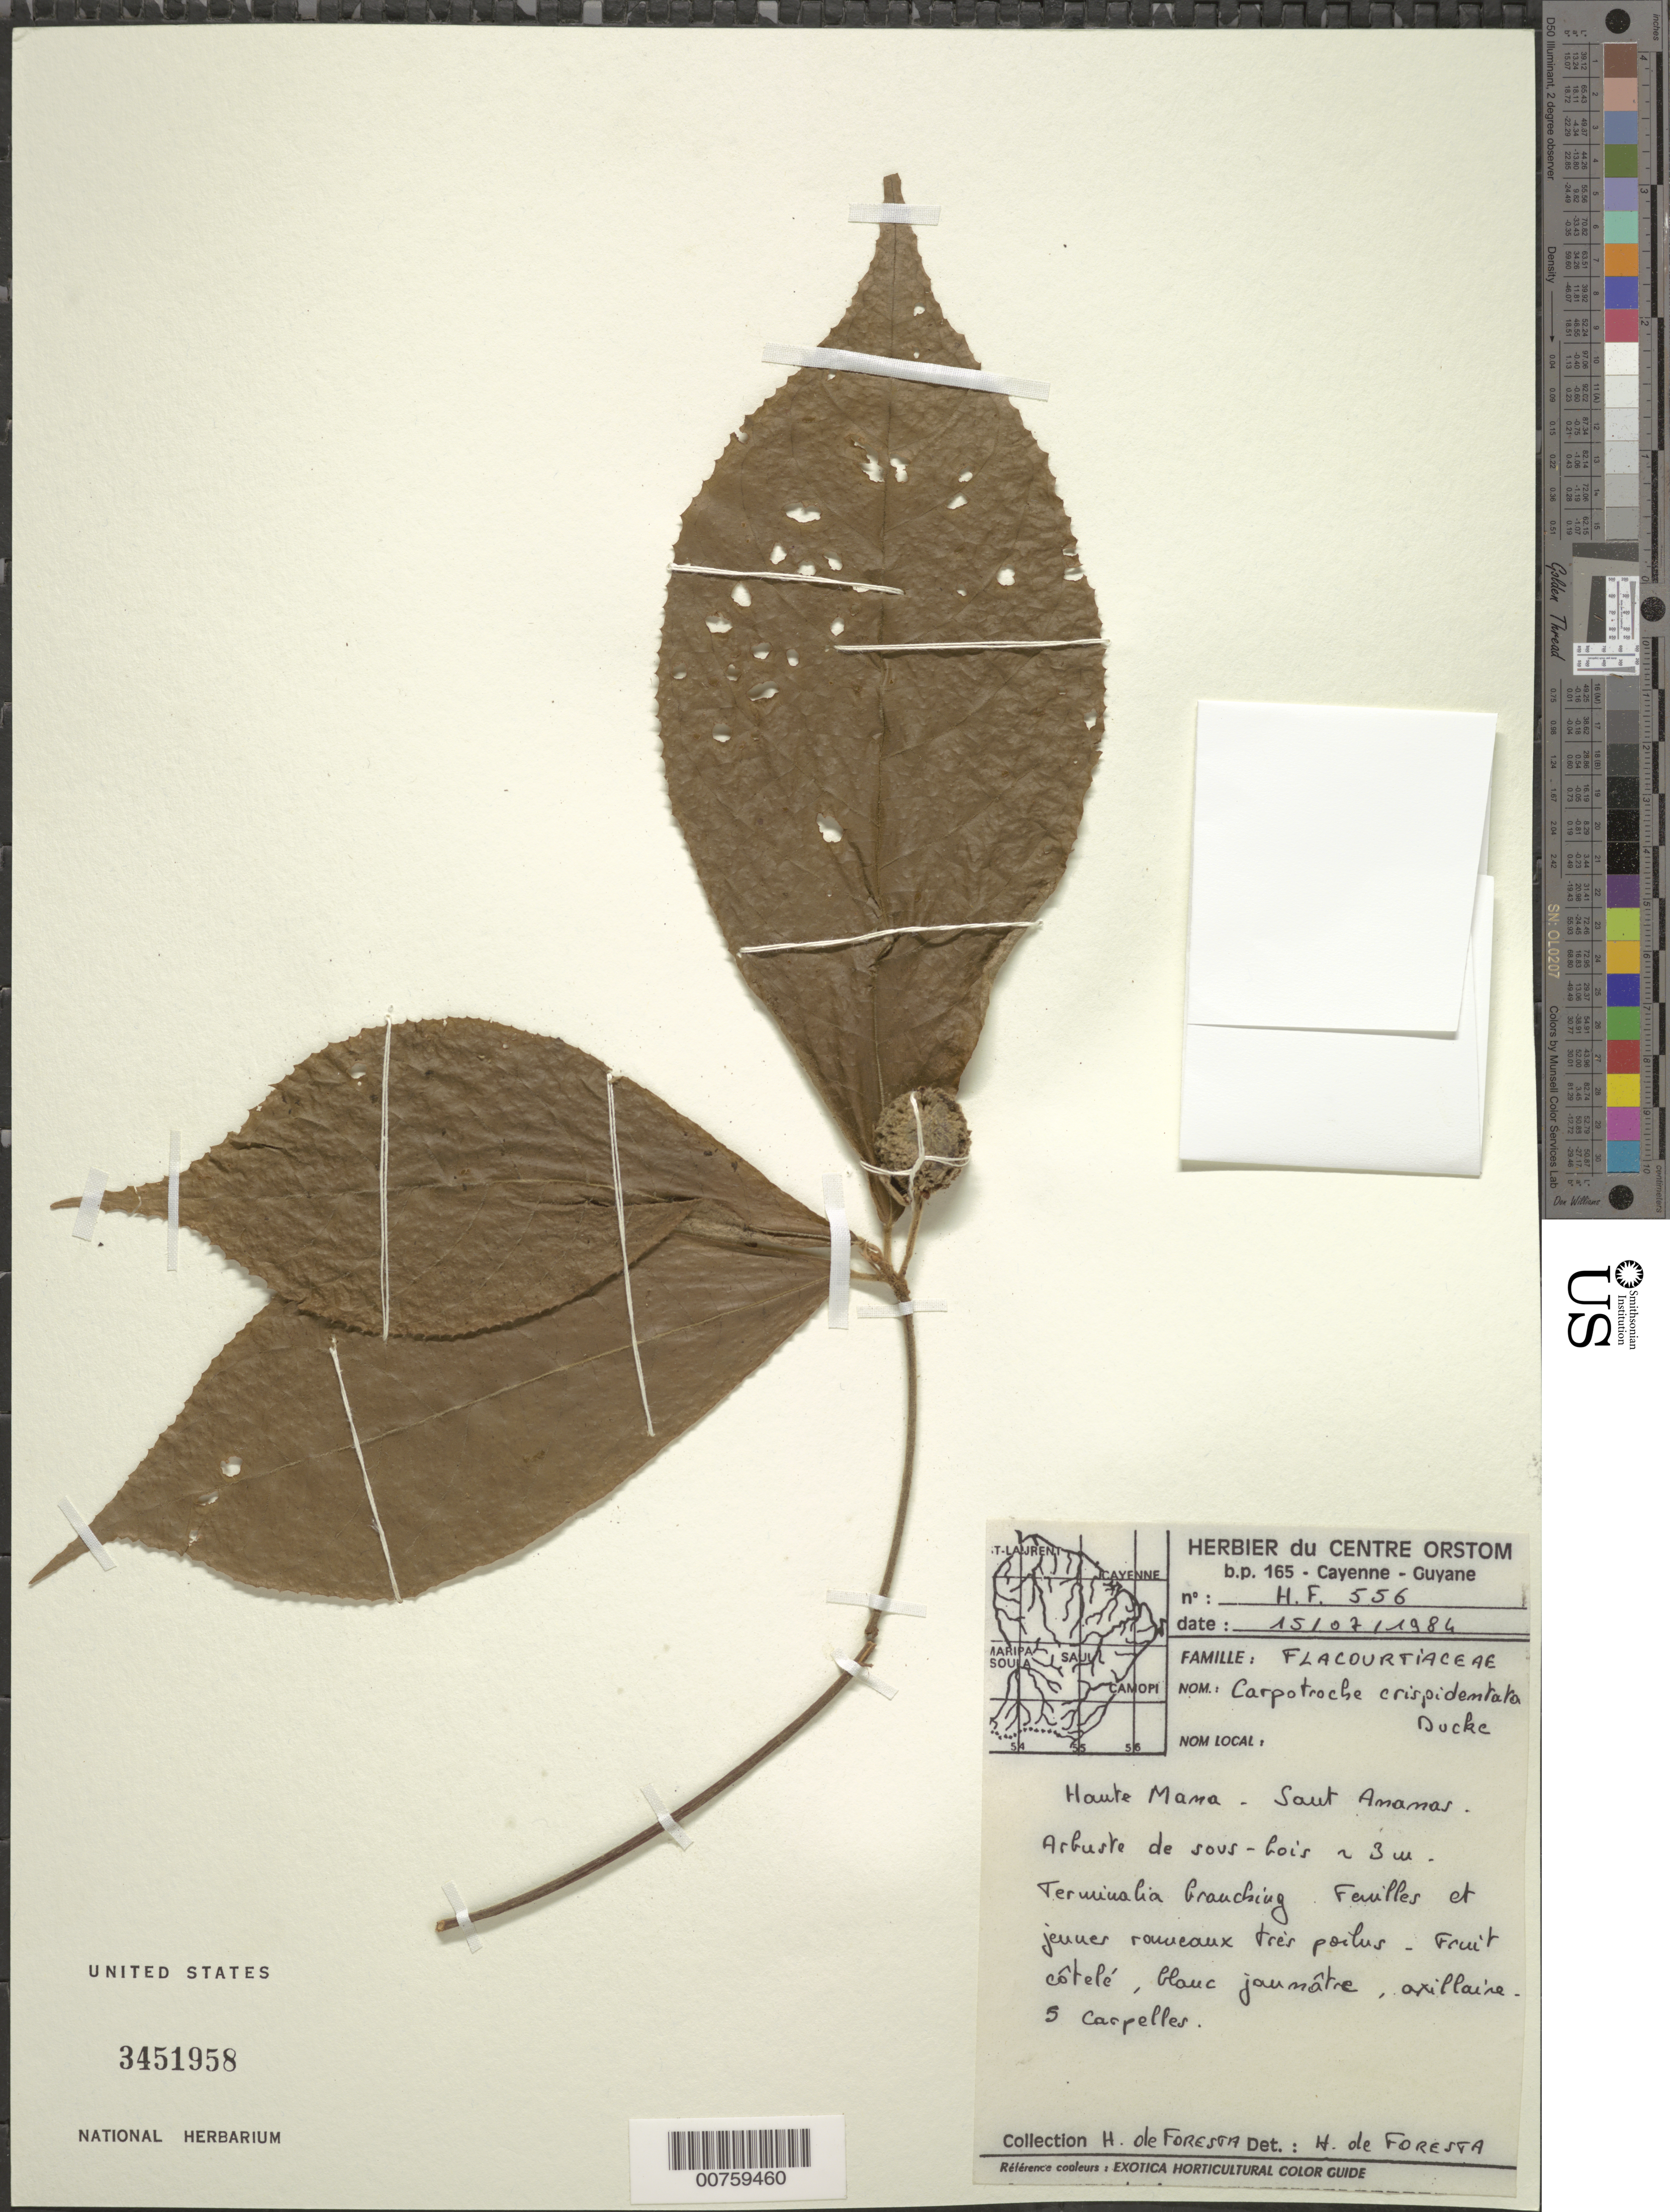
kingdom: Plantae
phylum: Tracheophyta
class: Magnoliopsida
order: Malpighiales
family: Achariaceae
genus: Carpotroche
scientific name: Carpotroche crispidentata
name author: Ducke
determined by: de Foresta, H.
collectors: H. de Foresta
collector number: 556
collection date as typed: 15-Jul-84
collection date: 1984-07-15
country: French Guiana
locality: Saut Ananas - Bassin de la Mana - Haute Riv. Mana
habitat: Understory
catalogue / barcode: US 3451958